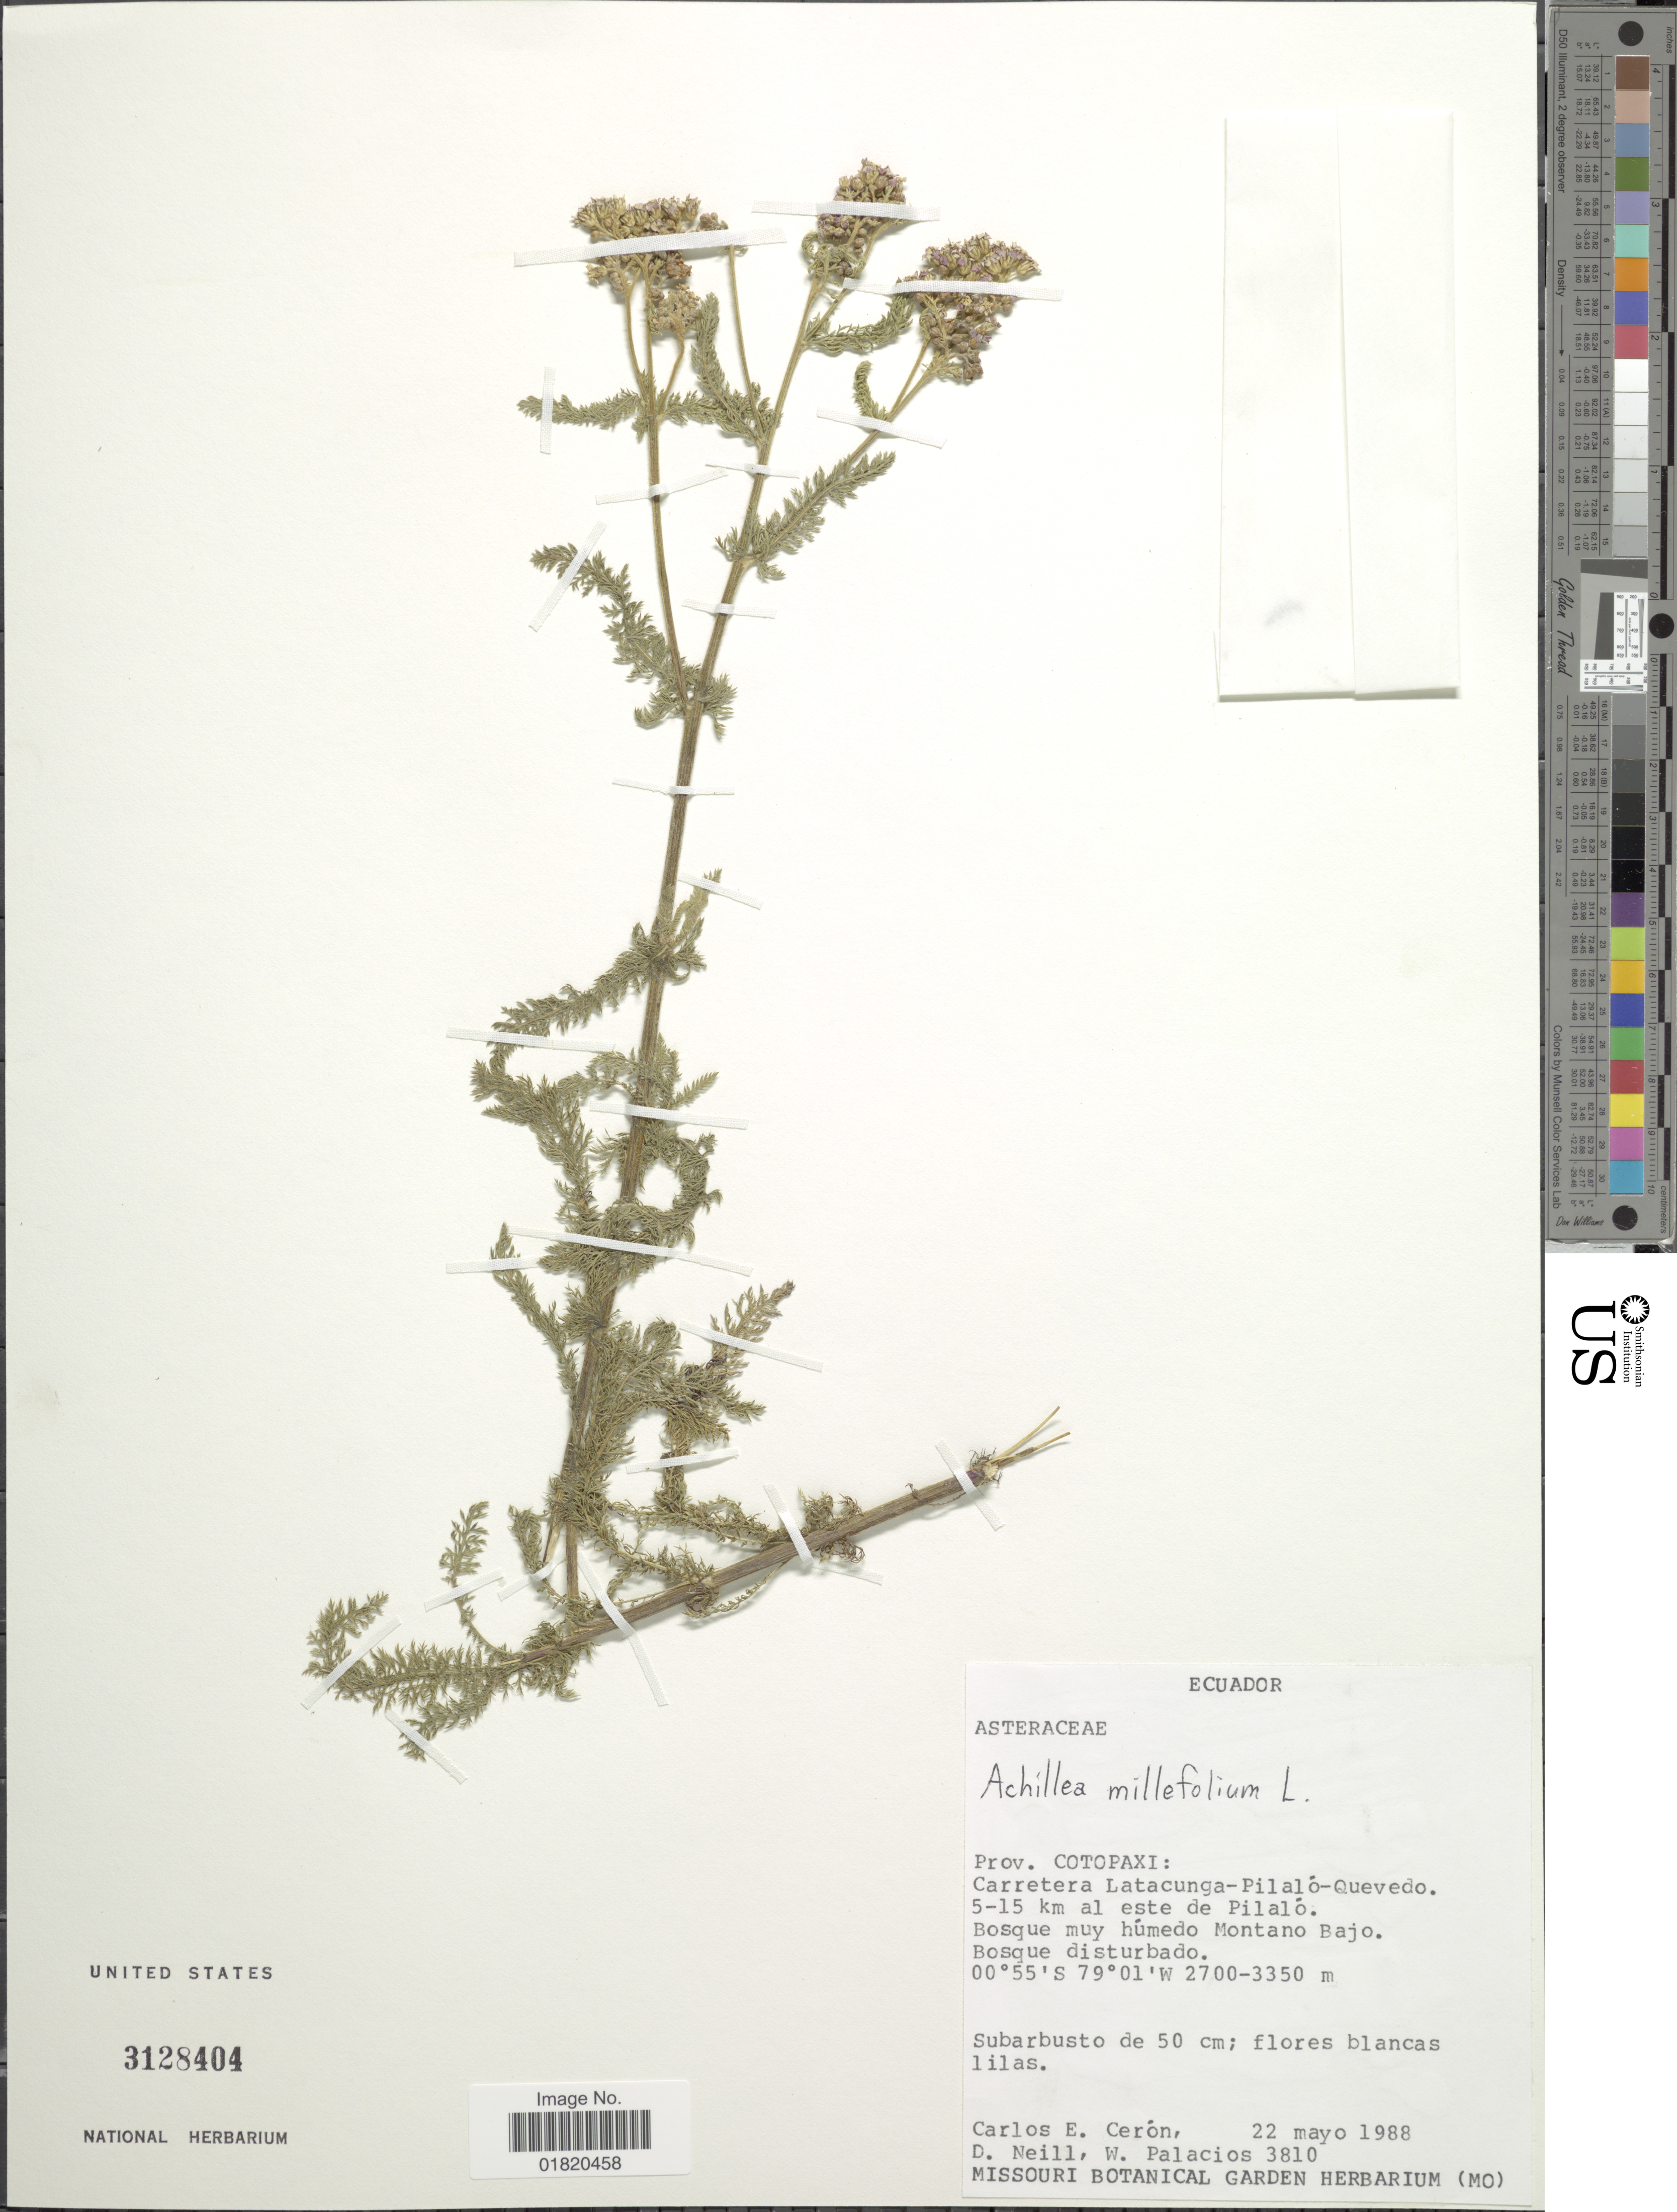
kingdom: Plantae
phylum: Tracheophyta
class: Magnoliopsida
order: Asterales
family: Asteraceae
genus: Achillea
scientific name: Achillea millefolium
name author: L.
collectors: C. E. Cerón M., D. Neill & W. Palacios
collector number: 3810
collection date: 1988-05-22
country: Ecuador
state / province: Cotopaxi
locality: Carretera Latacunga-Pilaló-Quevedo. 5-15 km al este de Pilaló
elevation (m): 2700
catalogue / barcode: US 3128404